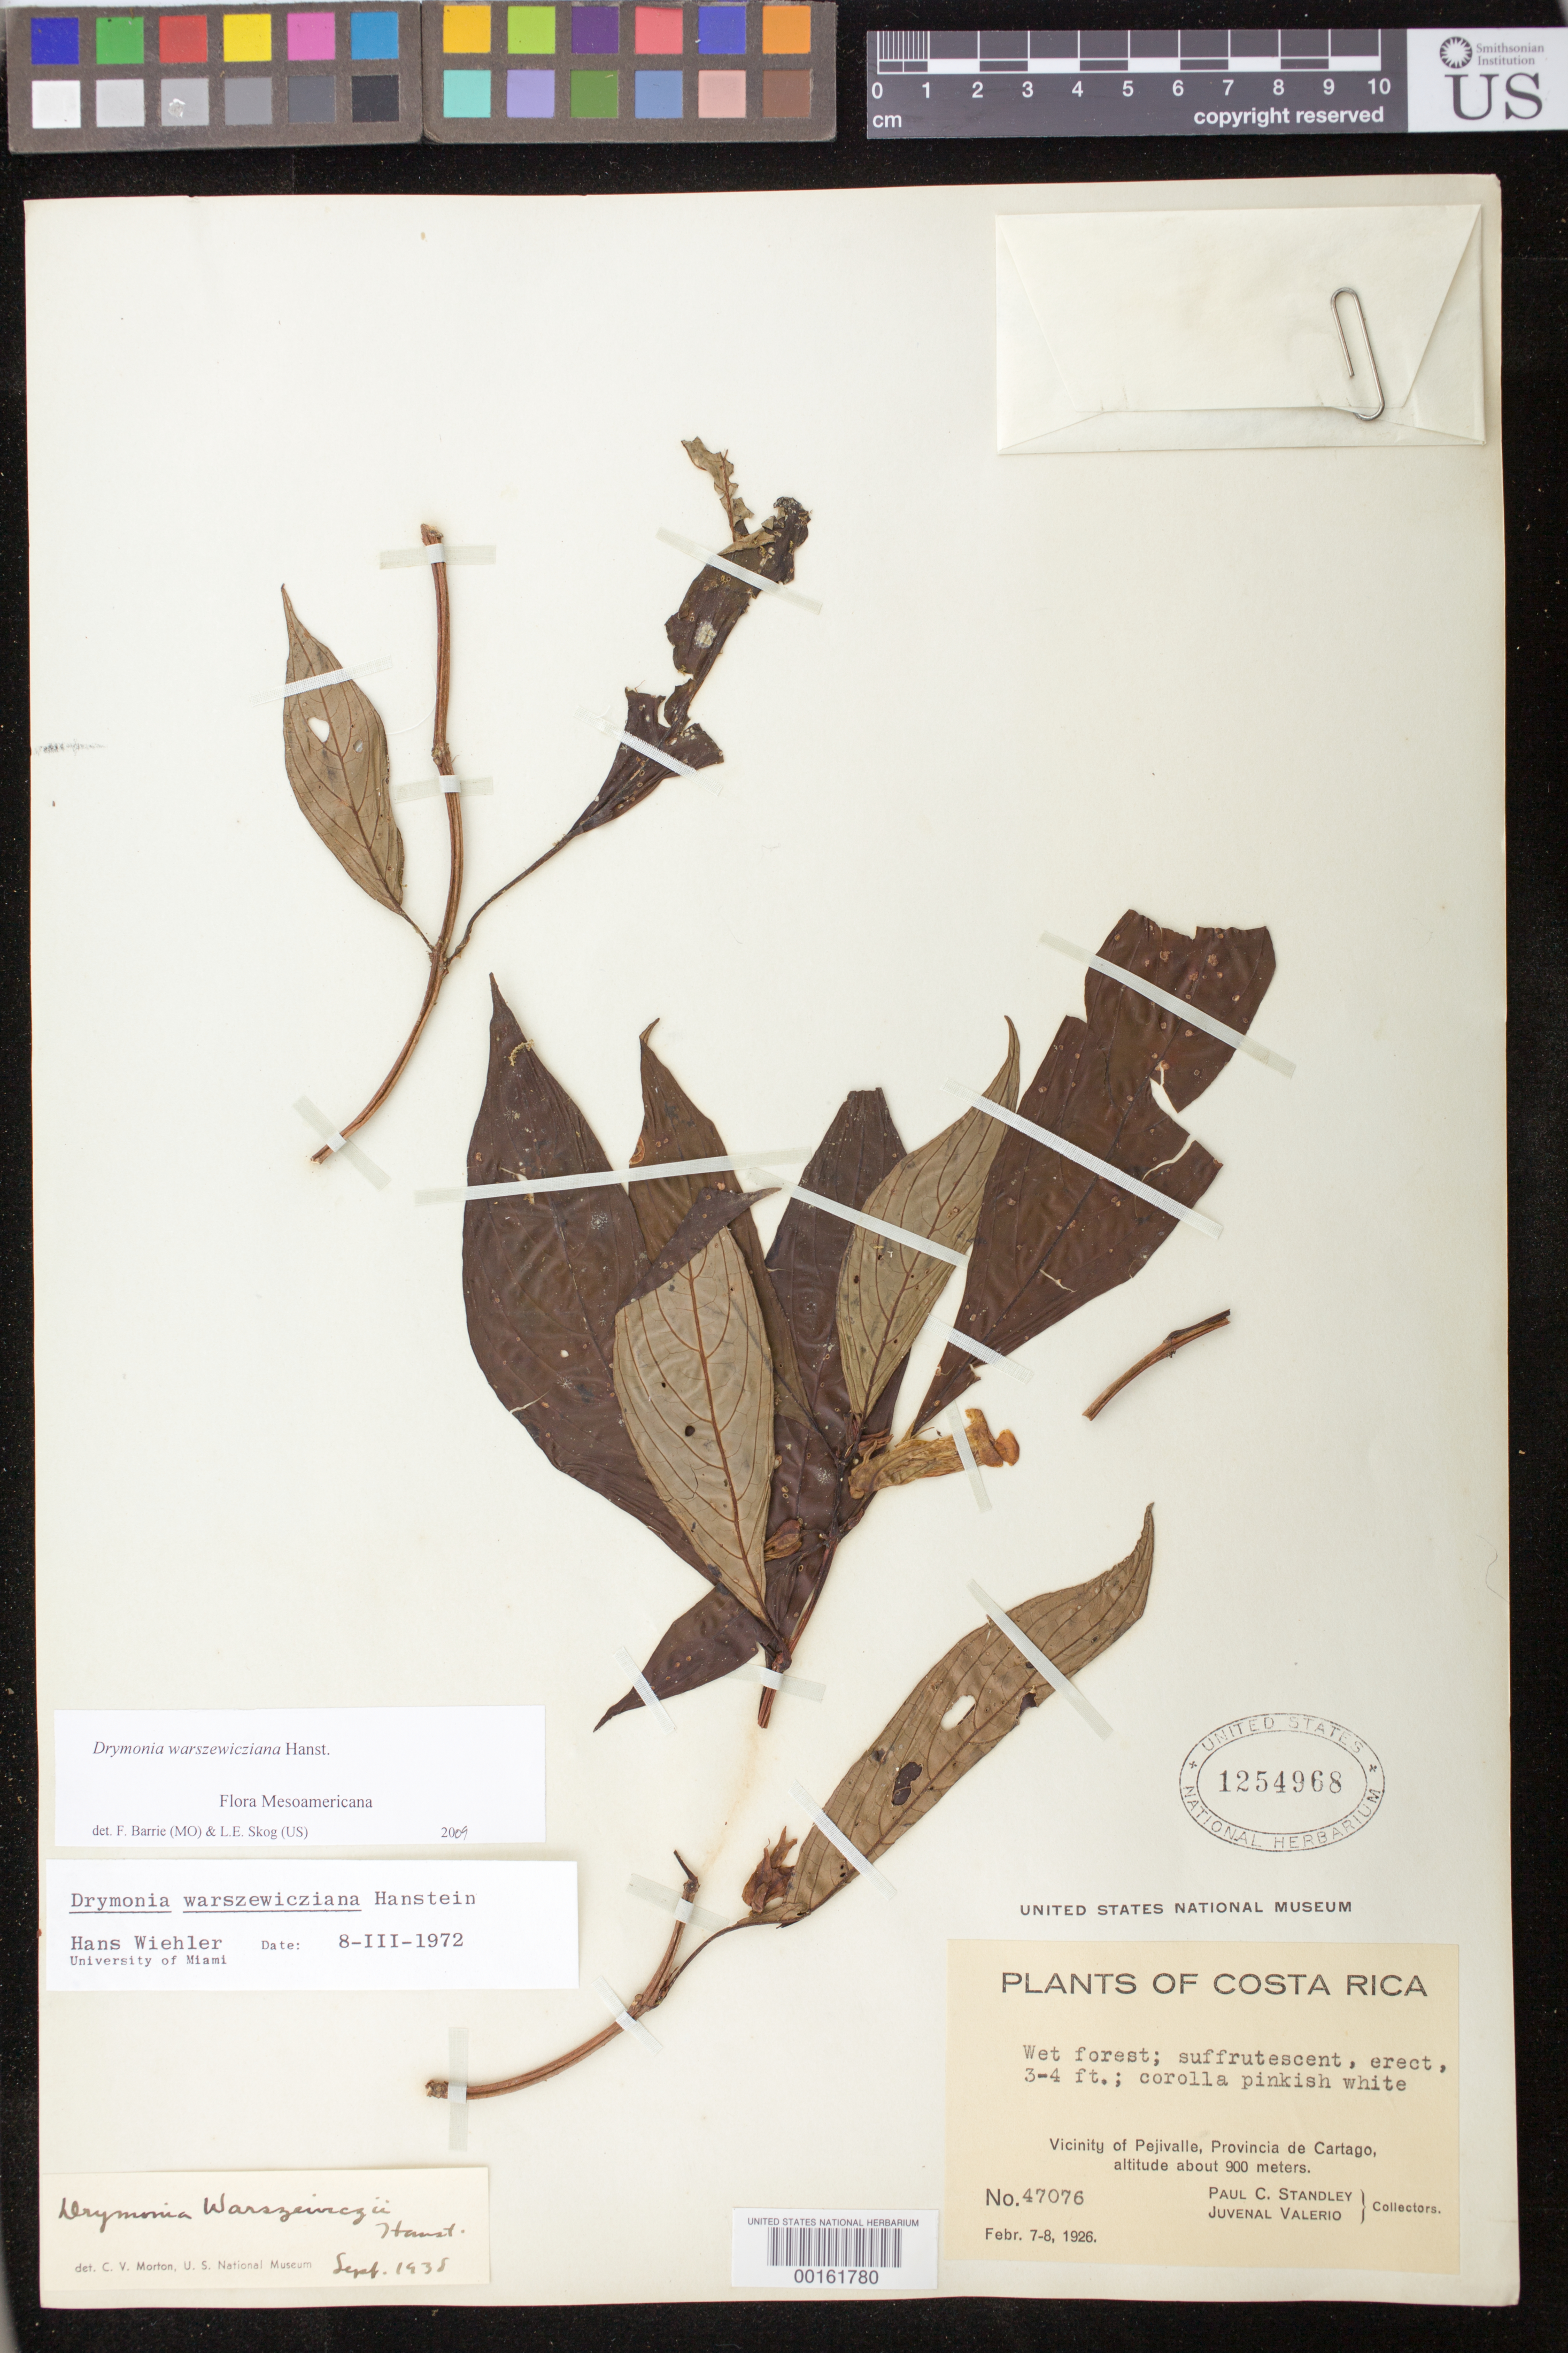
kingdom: Plantae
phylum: Tracheophyta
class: Magnoliopsida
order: Lamiales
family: Gesneriaceae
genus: Drymonia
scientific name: Drymonia warszewicziana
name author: Hanst.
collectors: P. C. Standley & J. Valerio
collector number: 47076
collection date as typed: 7-8 Feb 1926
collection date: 1926-02-07/1926-02-08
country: Costa Rica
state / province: Cartago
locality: Vicinity of Pejivalle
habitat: Wet forest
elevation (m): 900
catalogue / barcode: US 1254968